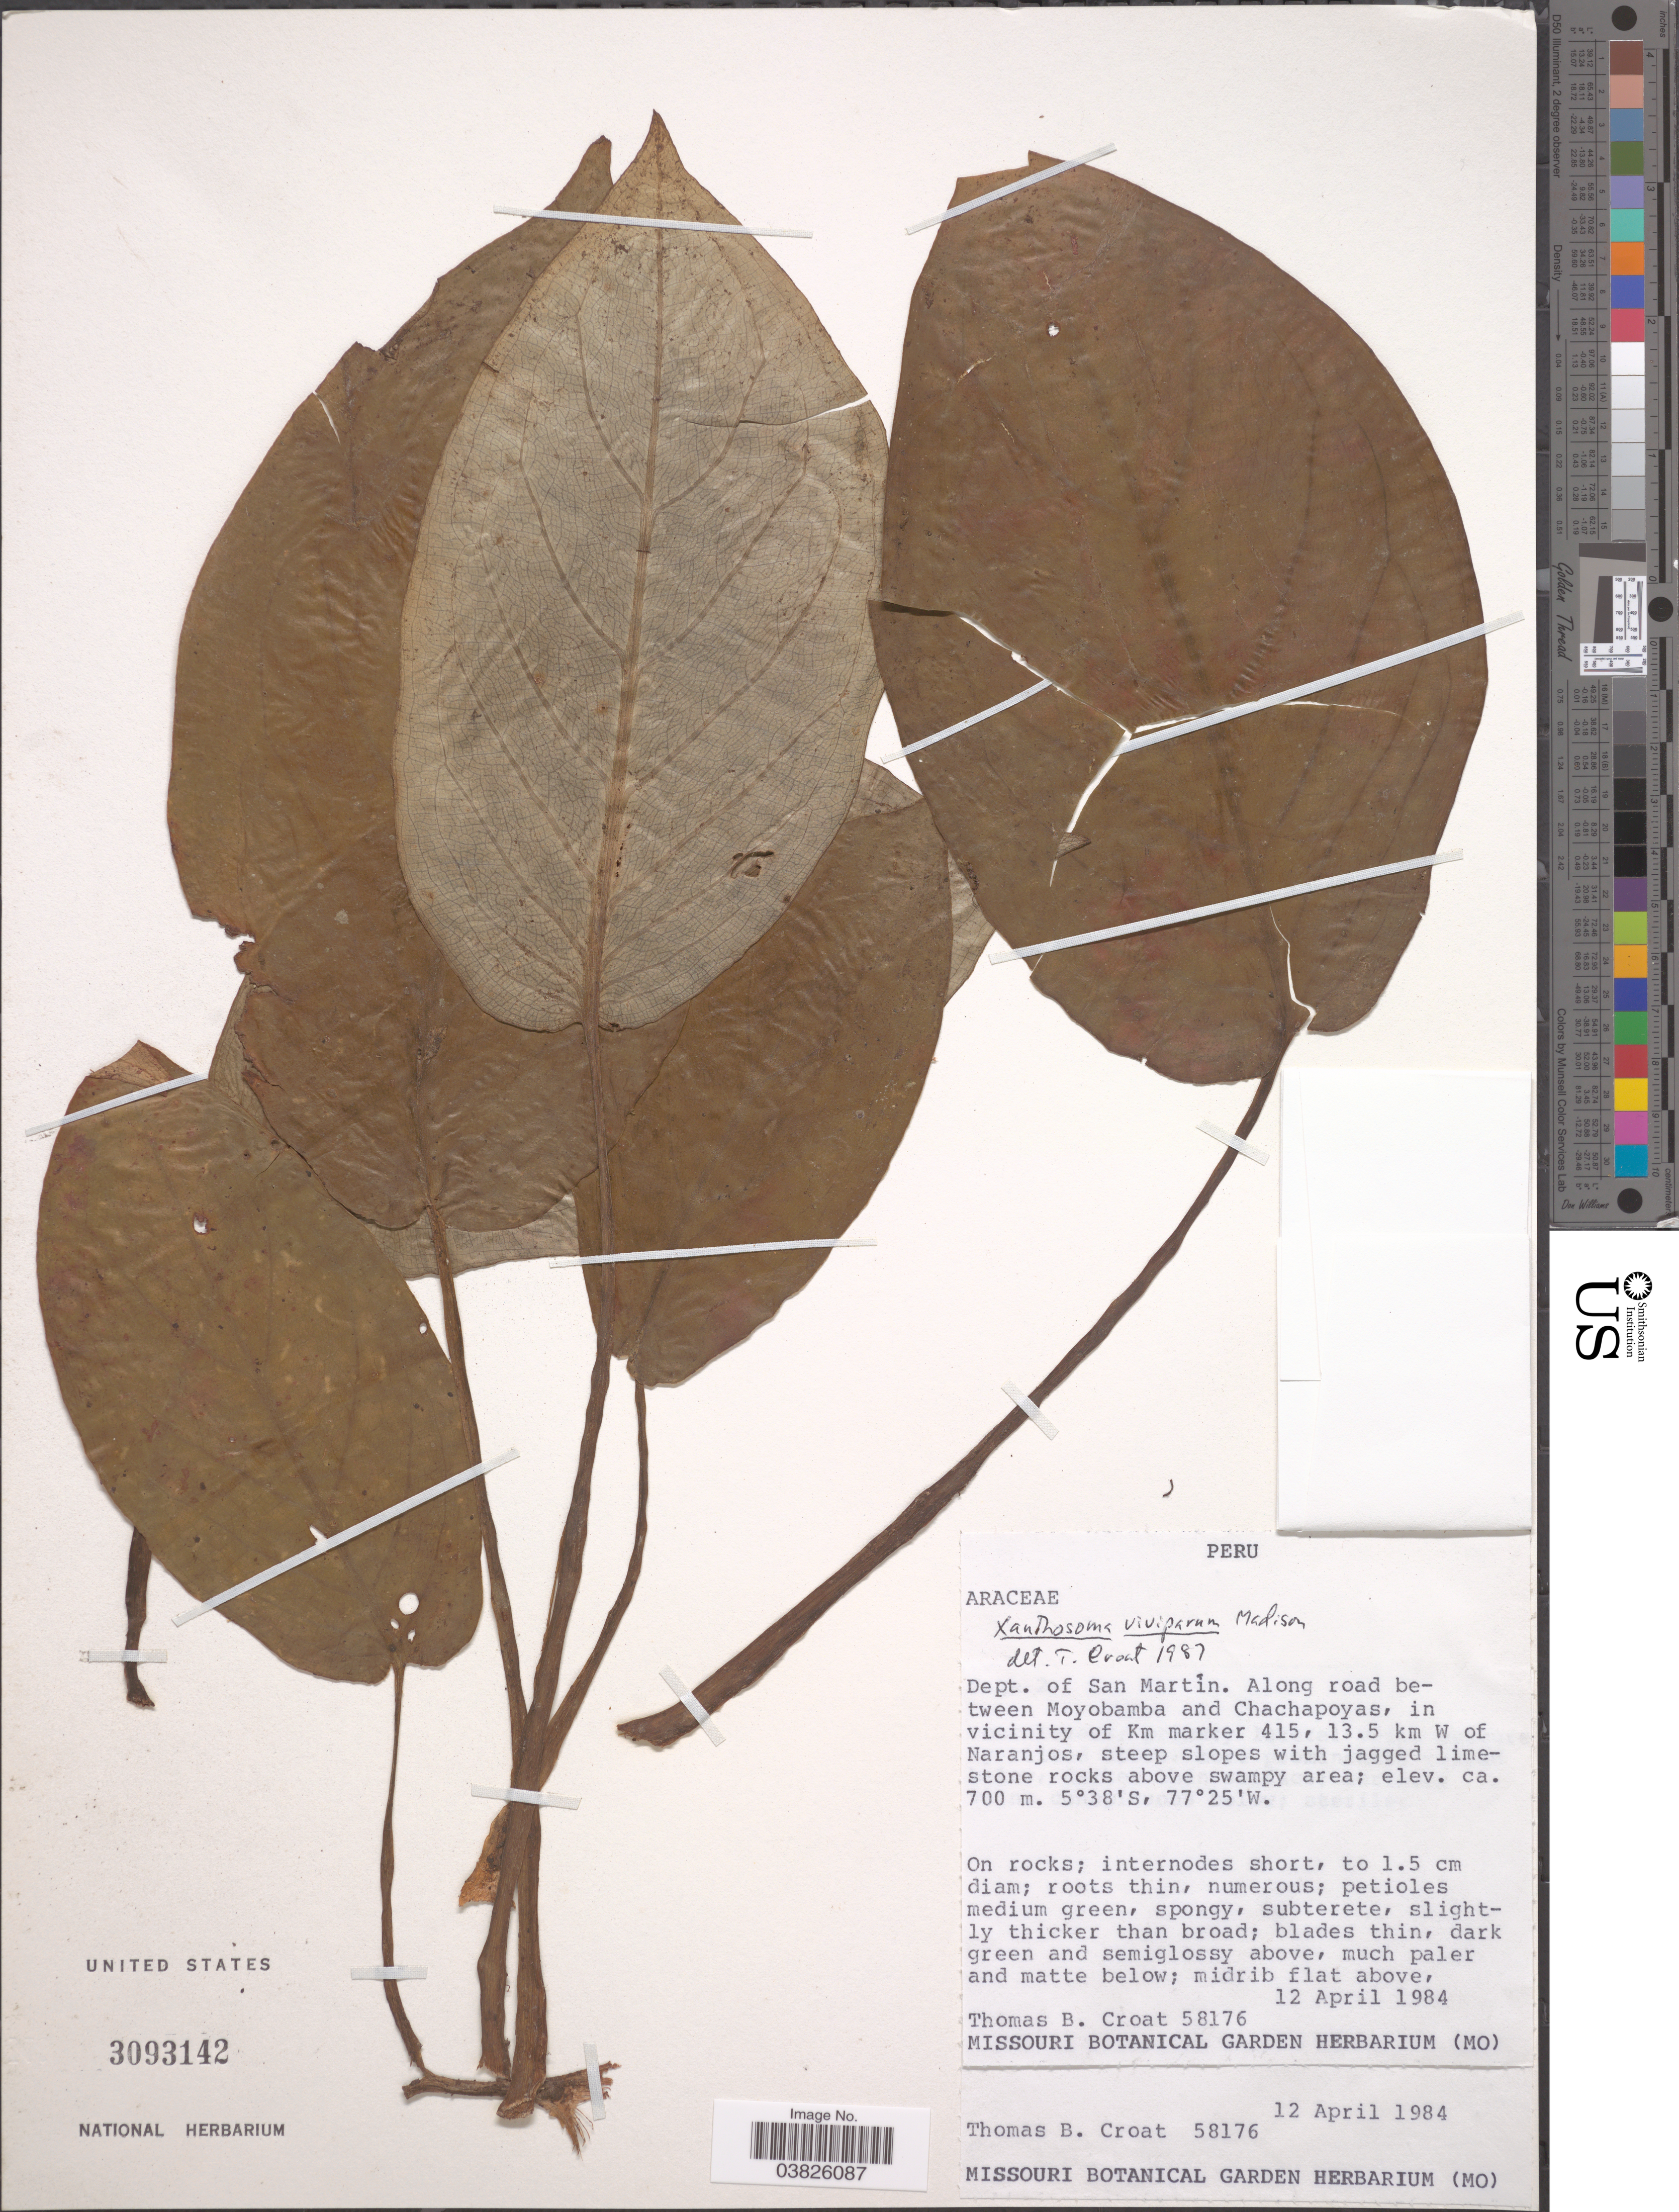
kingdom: Plantae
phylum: Tracheophyta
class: Liliopsida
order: Alismatales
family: Araceae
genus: Xanthosoma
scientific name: Xanthosoma viviparum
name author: Madison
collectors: T. B. Croat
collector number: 58176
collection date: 1984-04-12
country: Peru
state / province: San Martín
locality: Dept. of San Martín. Along road between Moyobamba and Chachapoyas, in vicinity of Km marker 415, 13.5 km W of Naranjos.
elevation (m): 700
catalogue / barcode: US 3093142